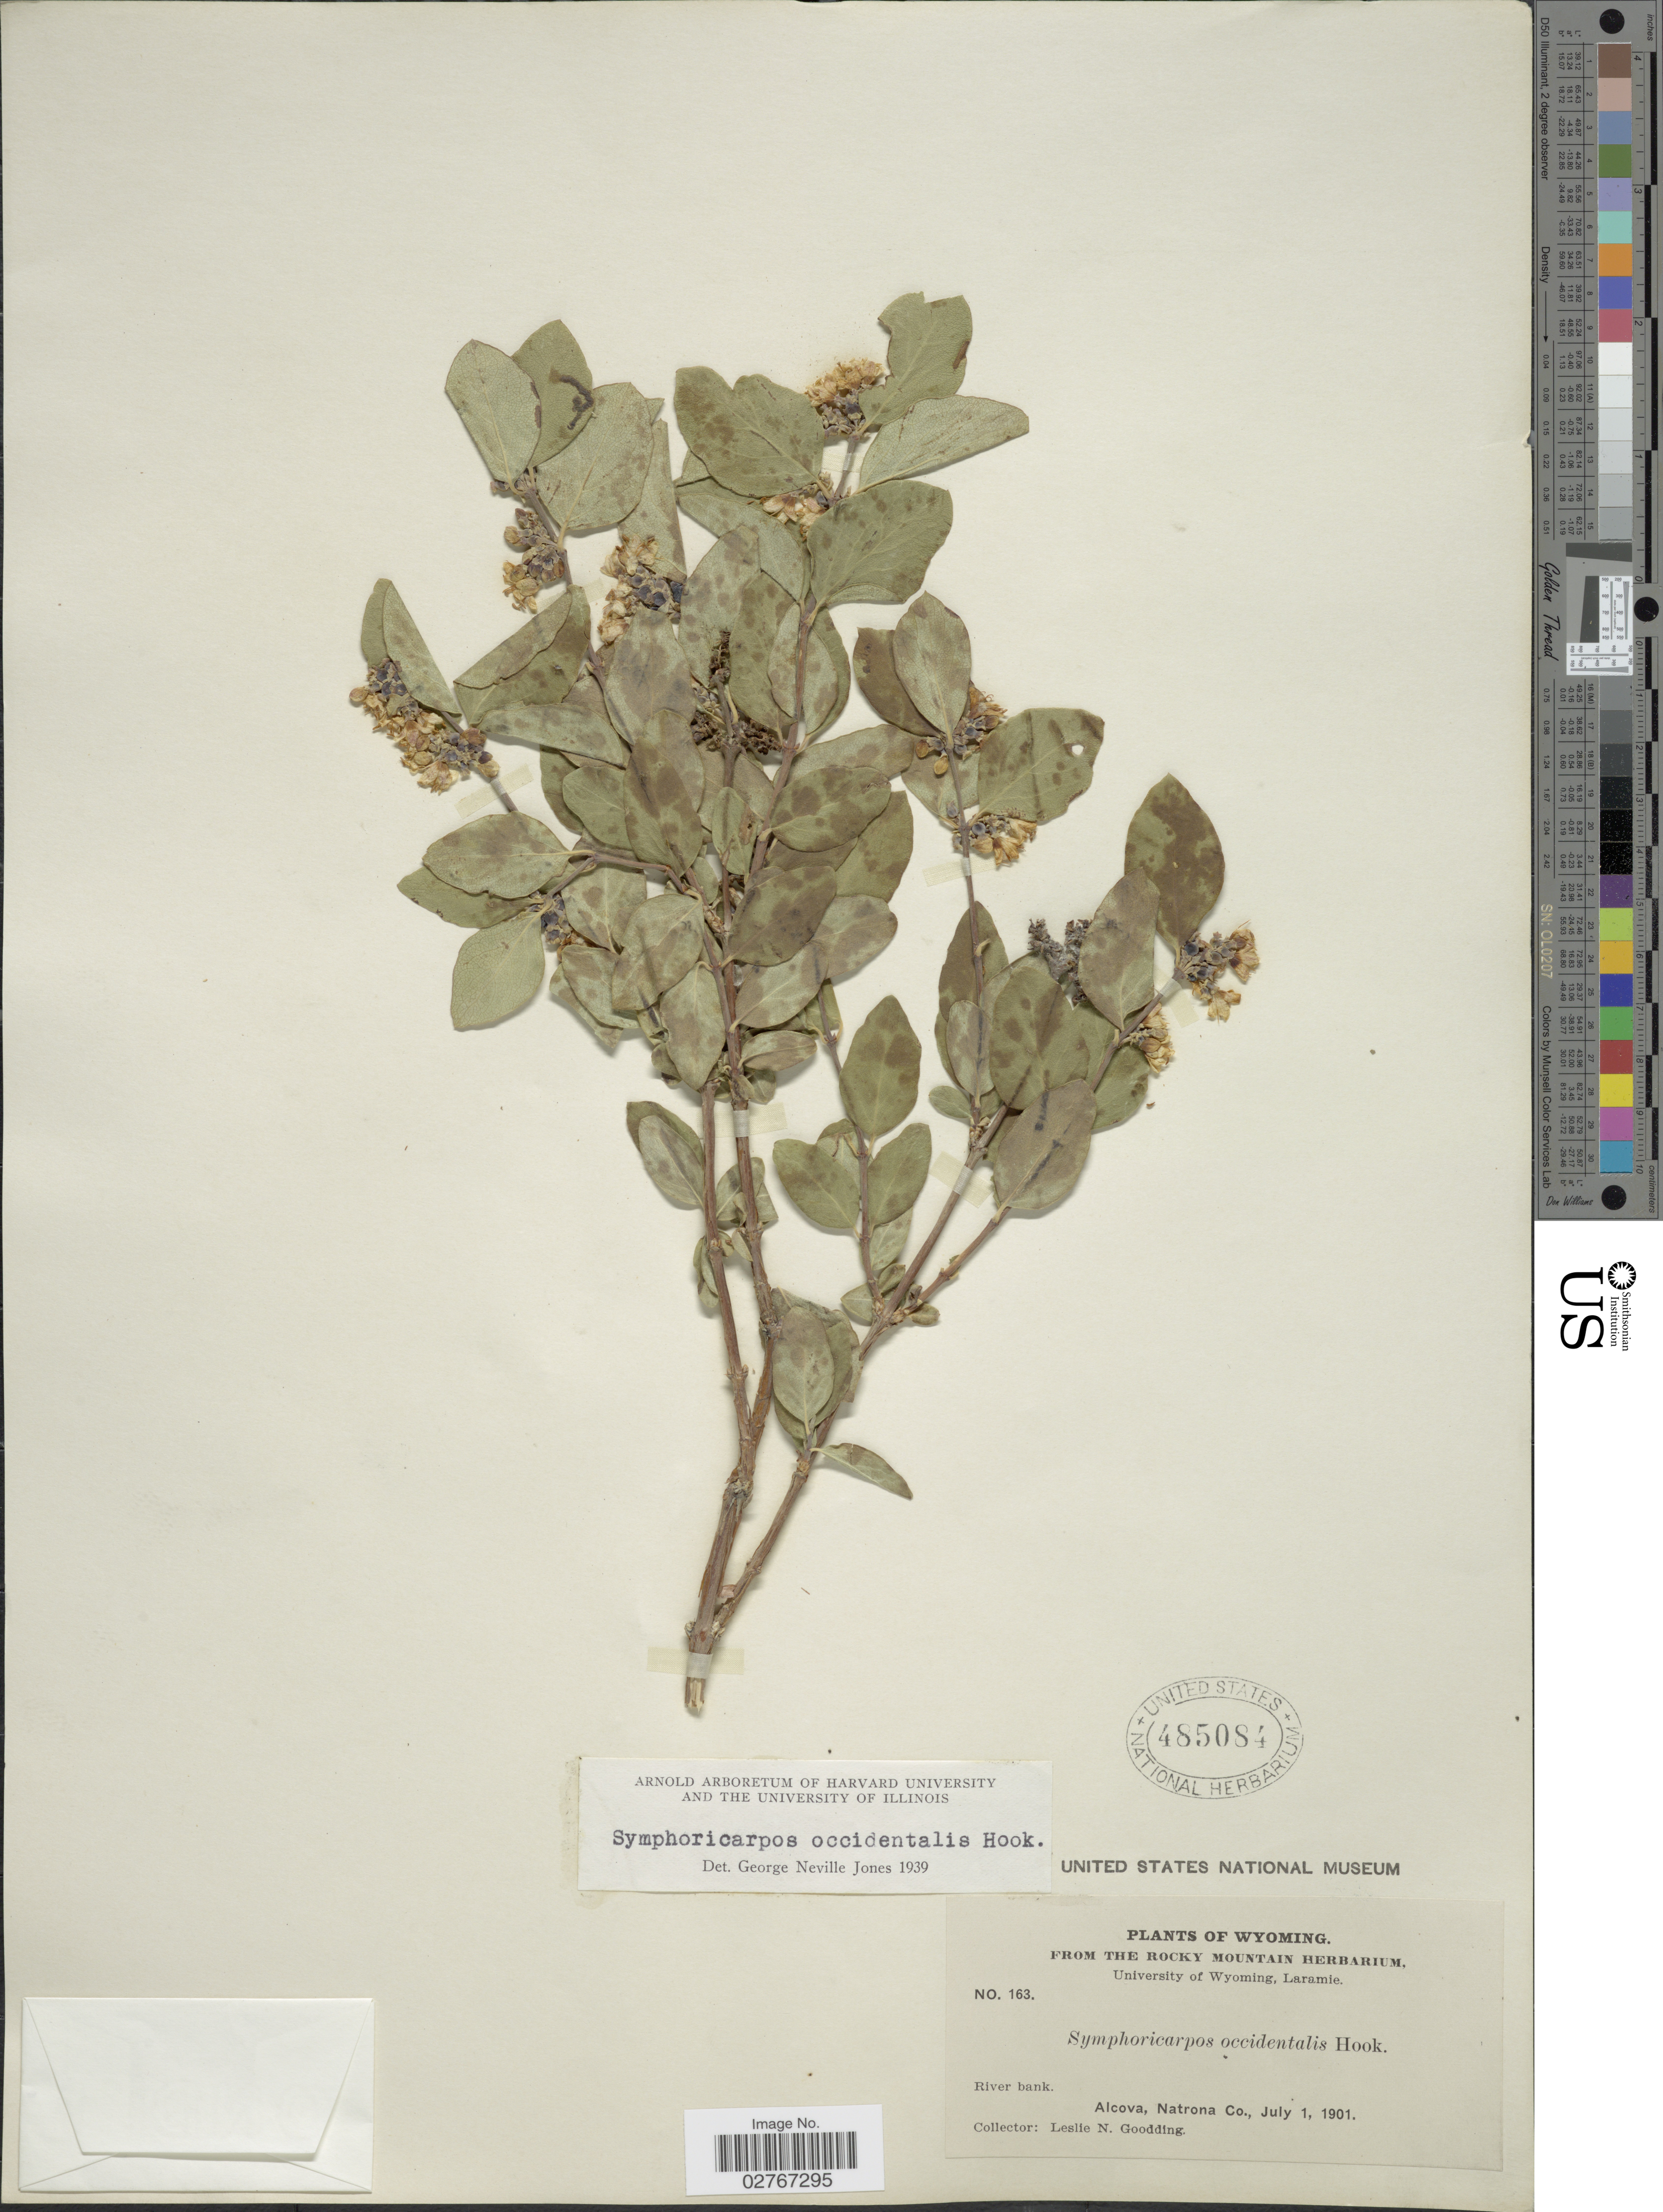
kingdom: Plantae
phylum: Tracheophyta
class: Magnoliopsida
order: Dipsacales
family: Caprifoliaceae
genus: Symphoricarpos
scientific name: Symphoricarpos occidentalis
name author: (R. Br.) Hook.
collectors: L. N. Goodding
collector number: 163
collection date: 1901-07-01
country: United States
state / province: Wyoming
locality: Alcova, Natrona Co.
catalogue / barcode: US 485084